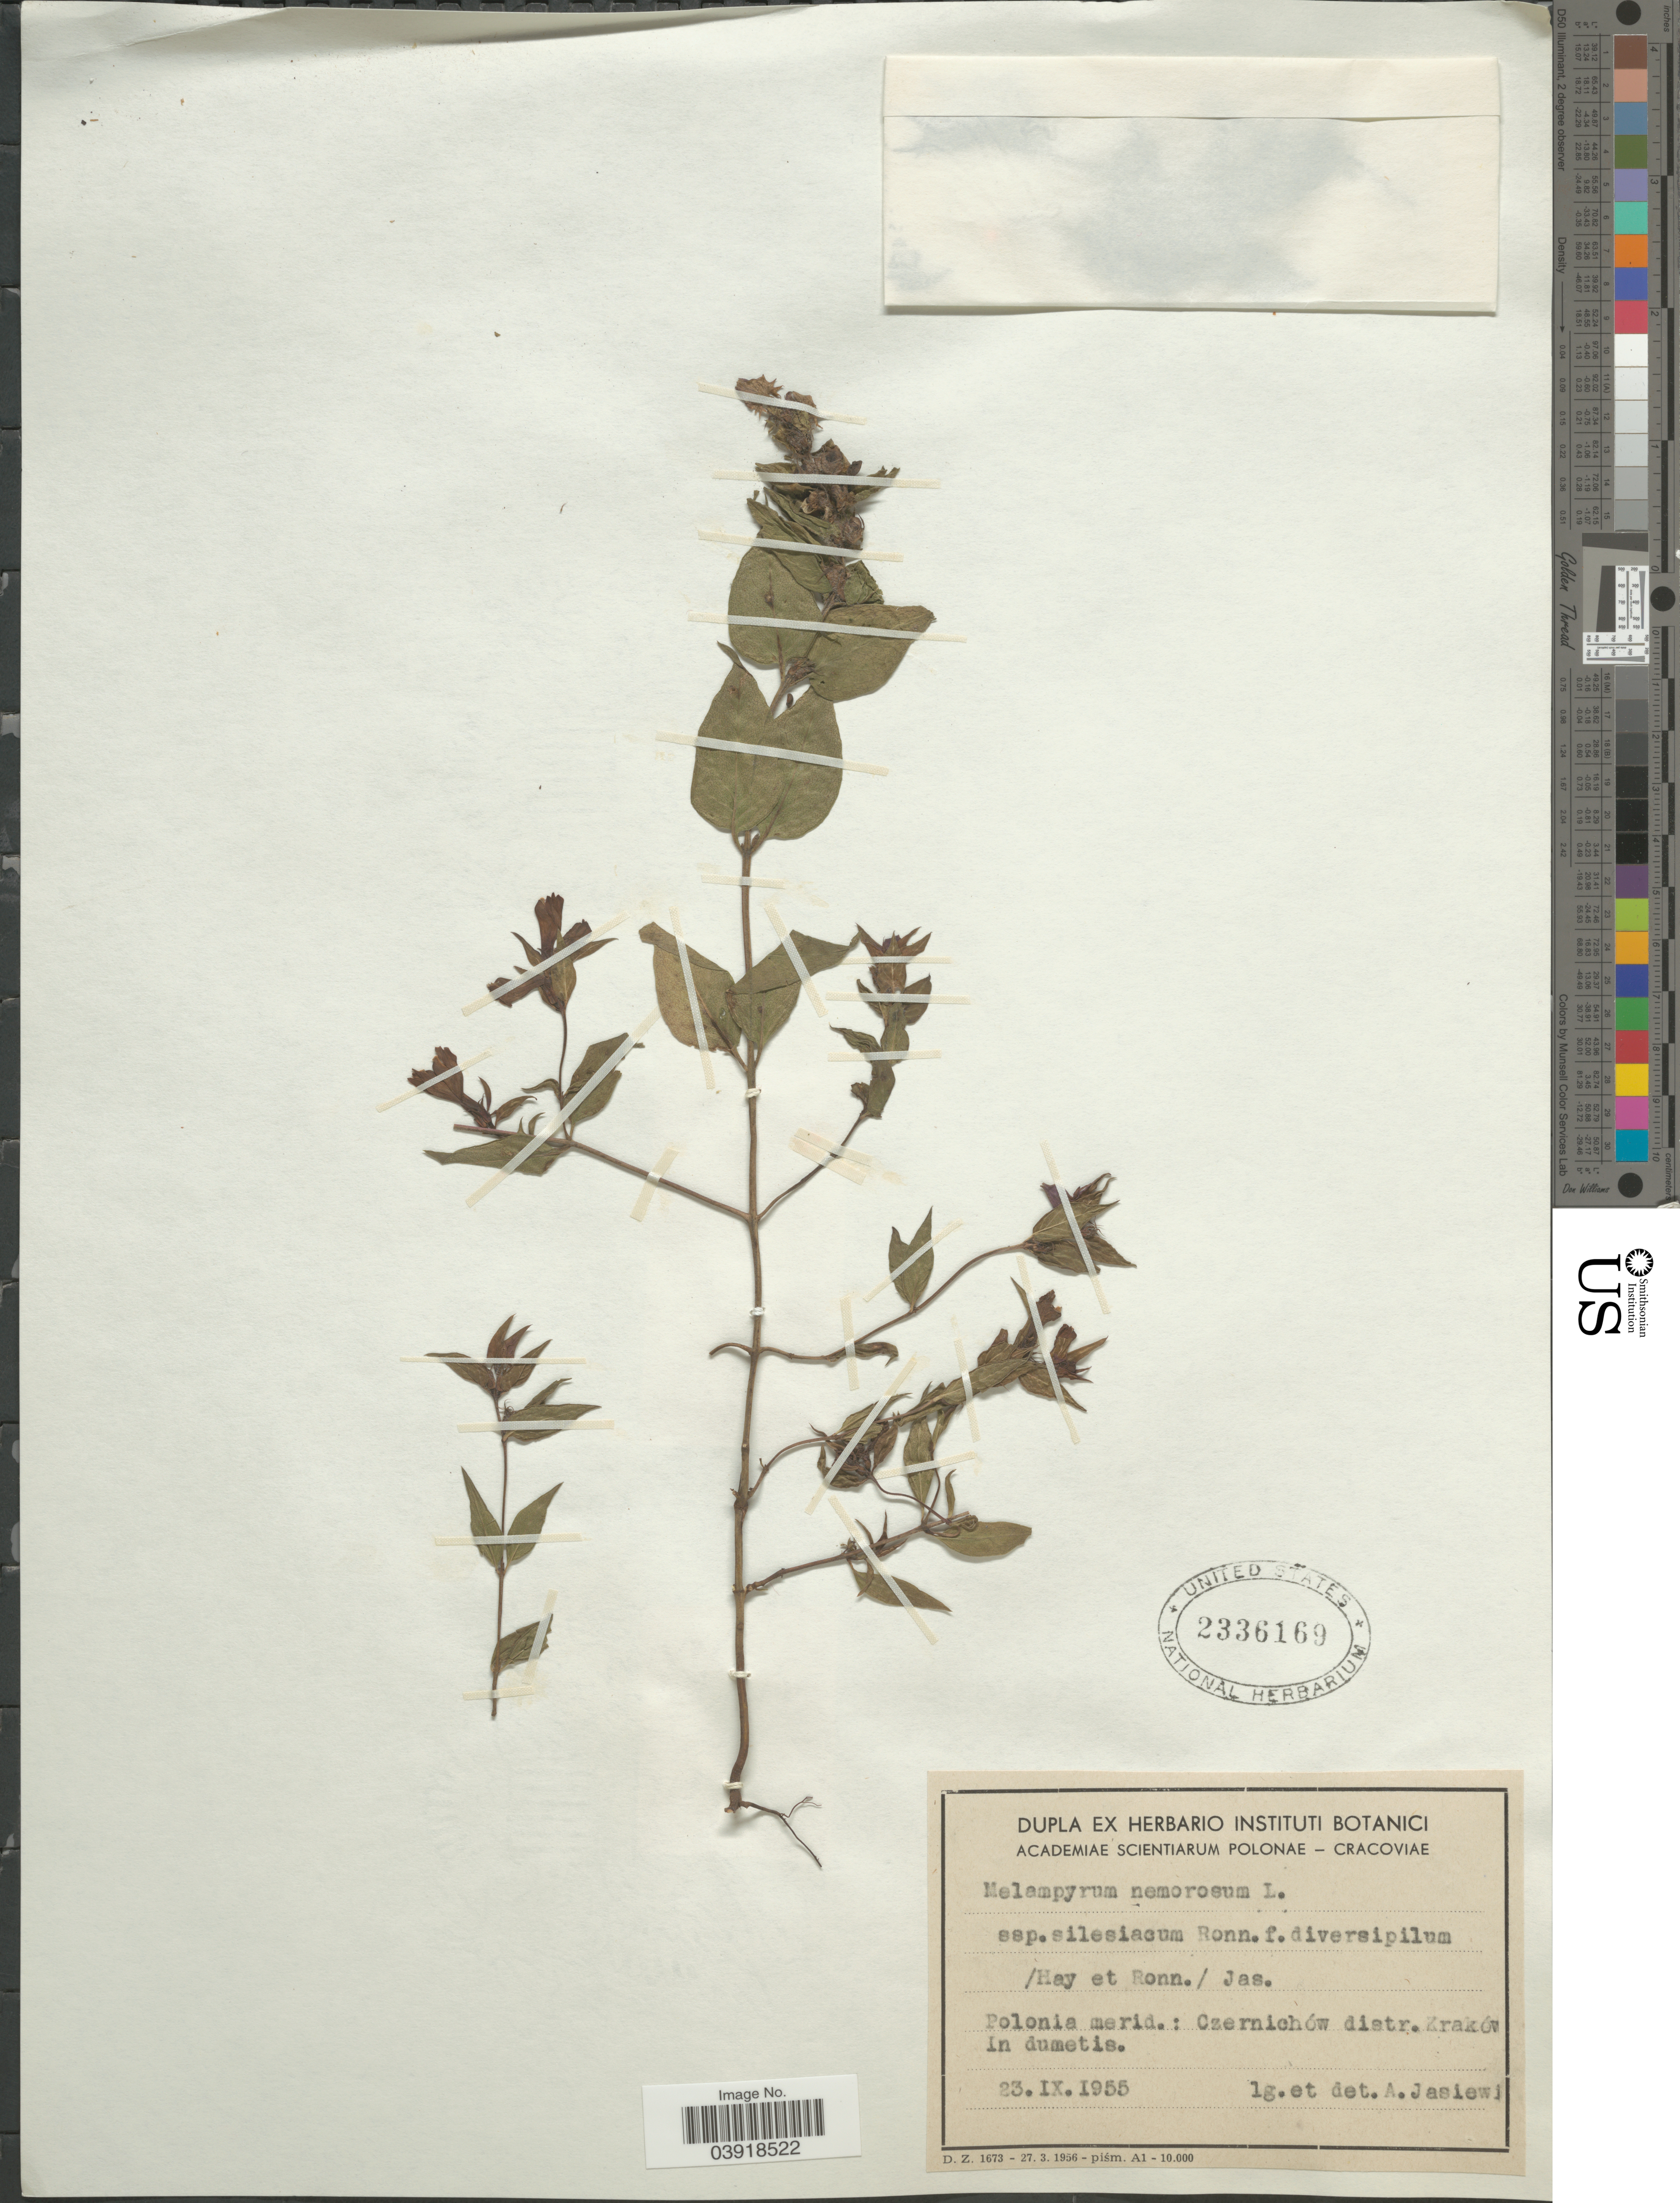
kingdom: Plantae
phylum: Tracheophyta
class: Magnoliopsida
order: Lamiales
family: Orobanchaceae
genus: Melampyrum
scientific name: Melampyrum nemorosum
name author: Baumg.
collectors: A. Jasiewicz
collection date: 1955-09-23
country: Poland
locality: Polonia merid.: Czernichów distr. Zrakó [illegible text]. In dumetis.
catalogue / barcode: US 2336169